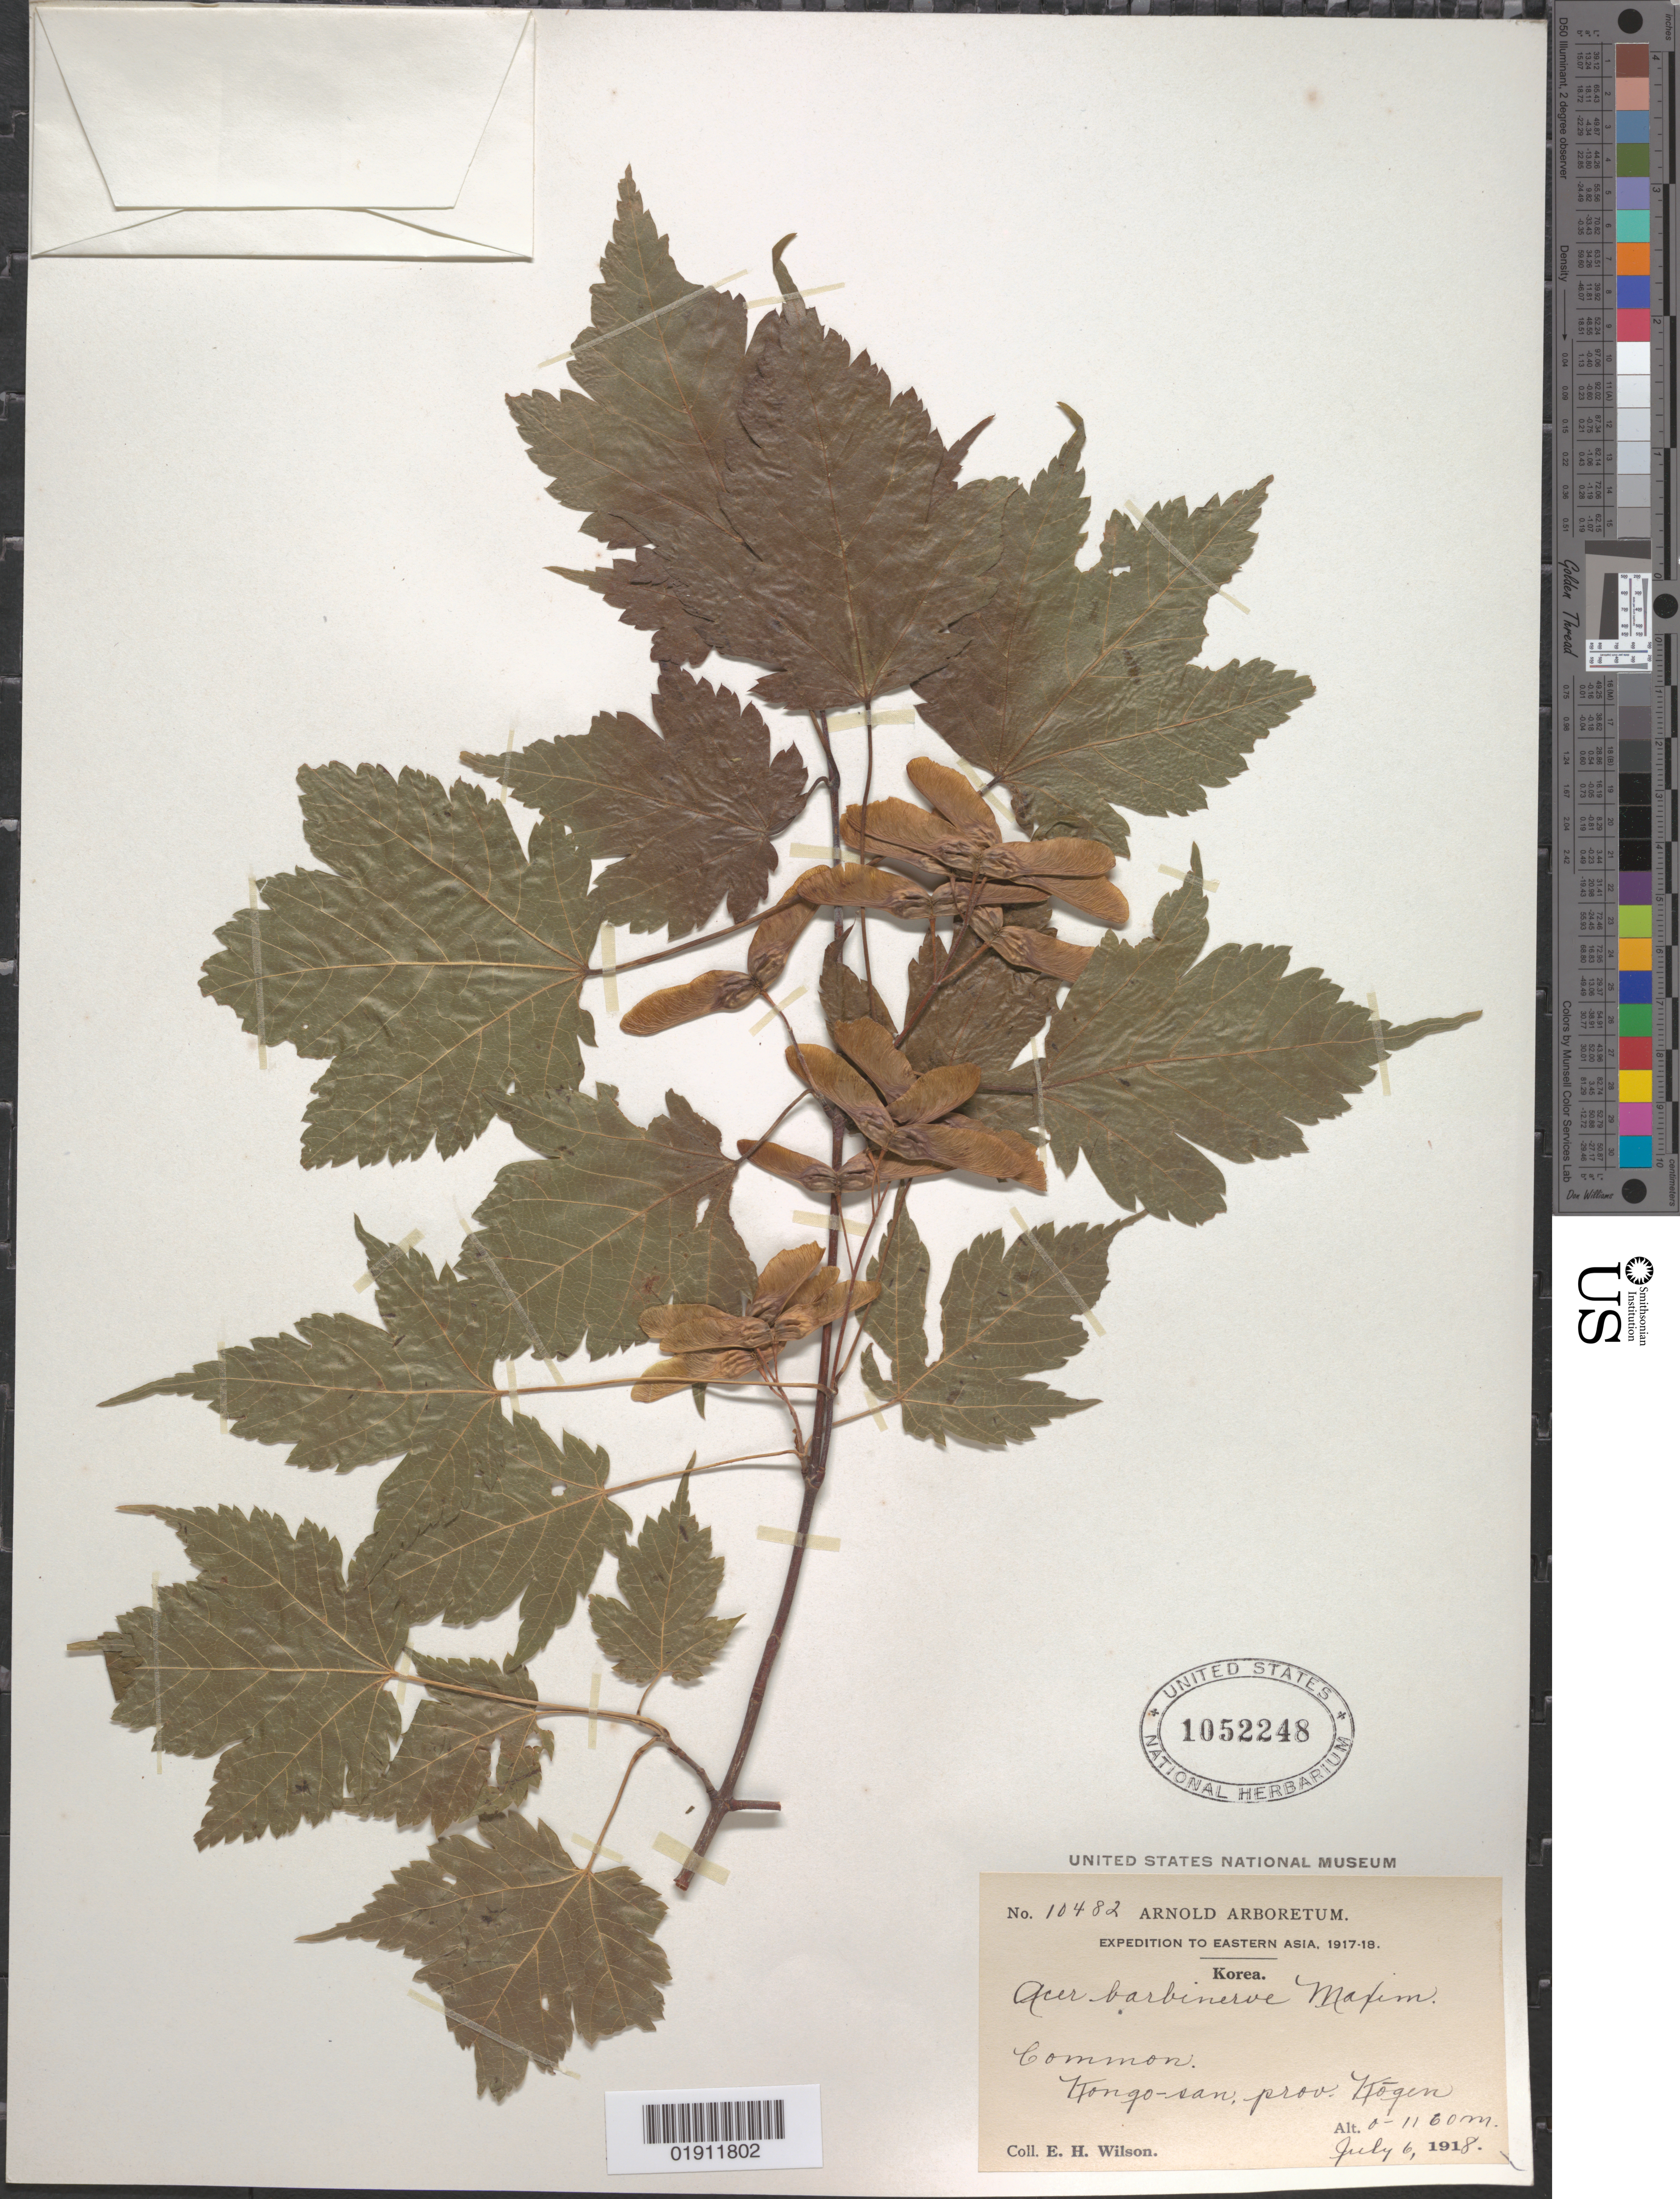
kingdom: Plantae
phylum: Tracheophyta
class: Magnoliopsida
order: Sapindales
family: Sapindaceae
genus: Acer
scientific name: Acer barbinerve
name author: Maxim.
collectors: E. H. Wilson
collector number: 10482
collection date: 1918-07-06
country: North Korea / South Korea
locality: Prov. Kogen [Gangwon-do - South Korea or Kangwon-do - North Korea ], Kongo-san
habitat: Common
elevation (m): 0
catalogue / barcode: US 1052248